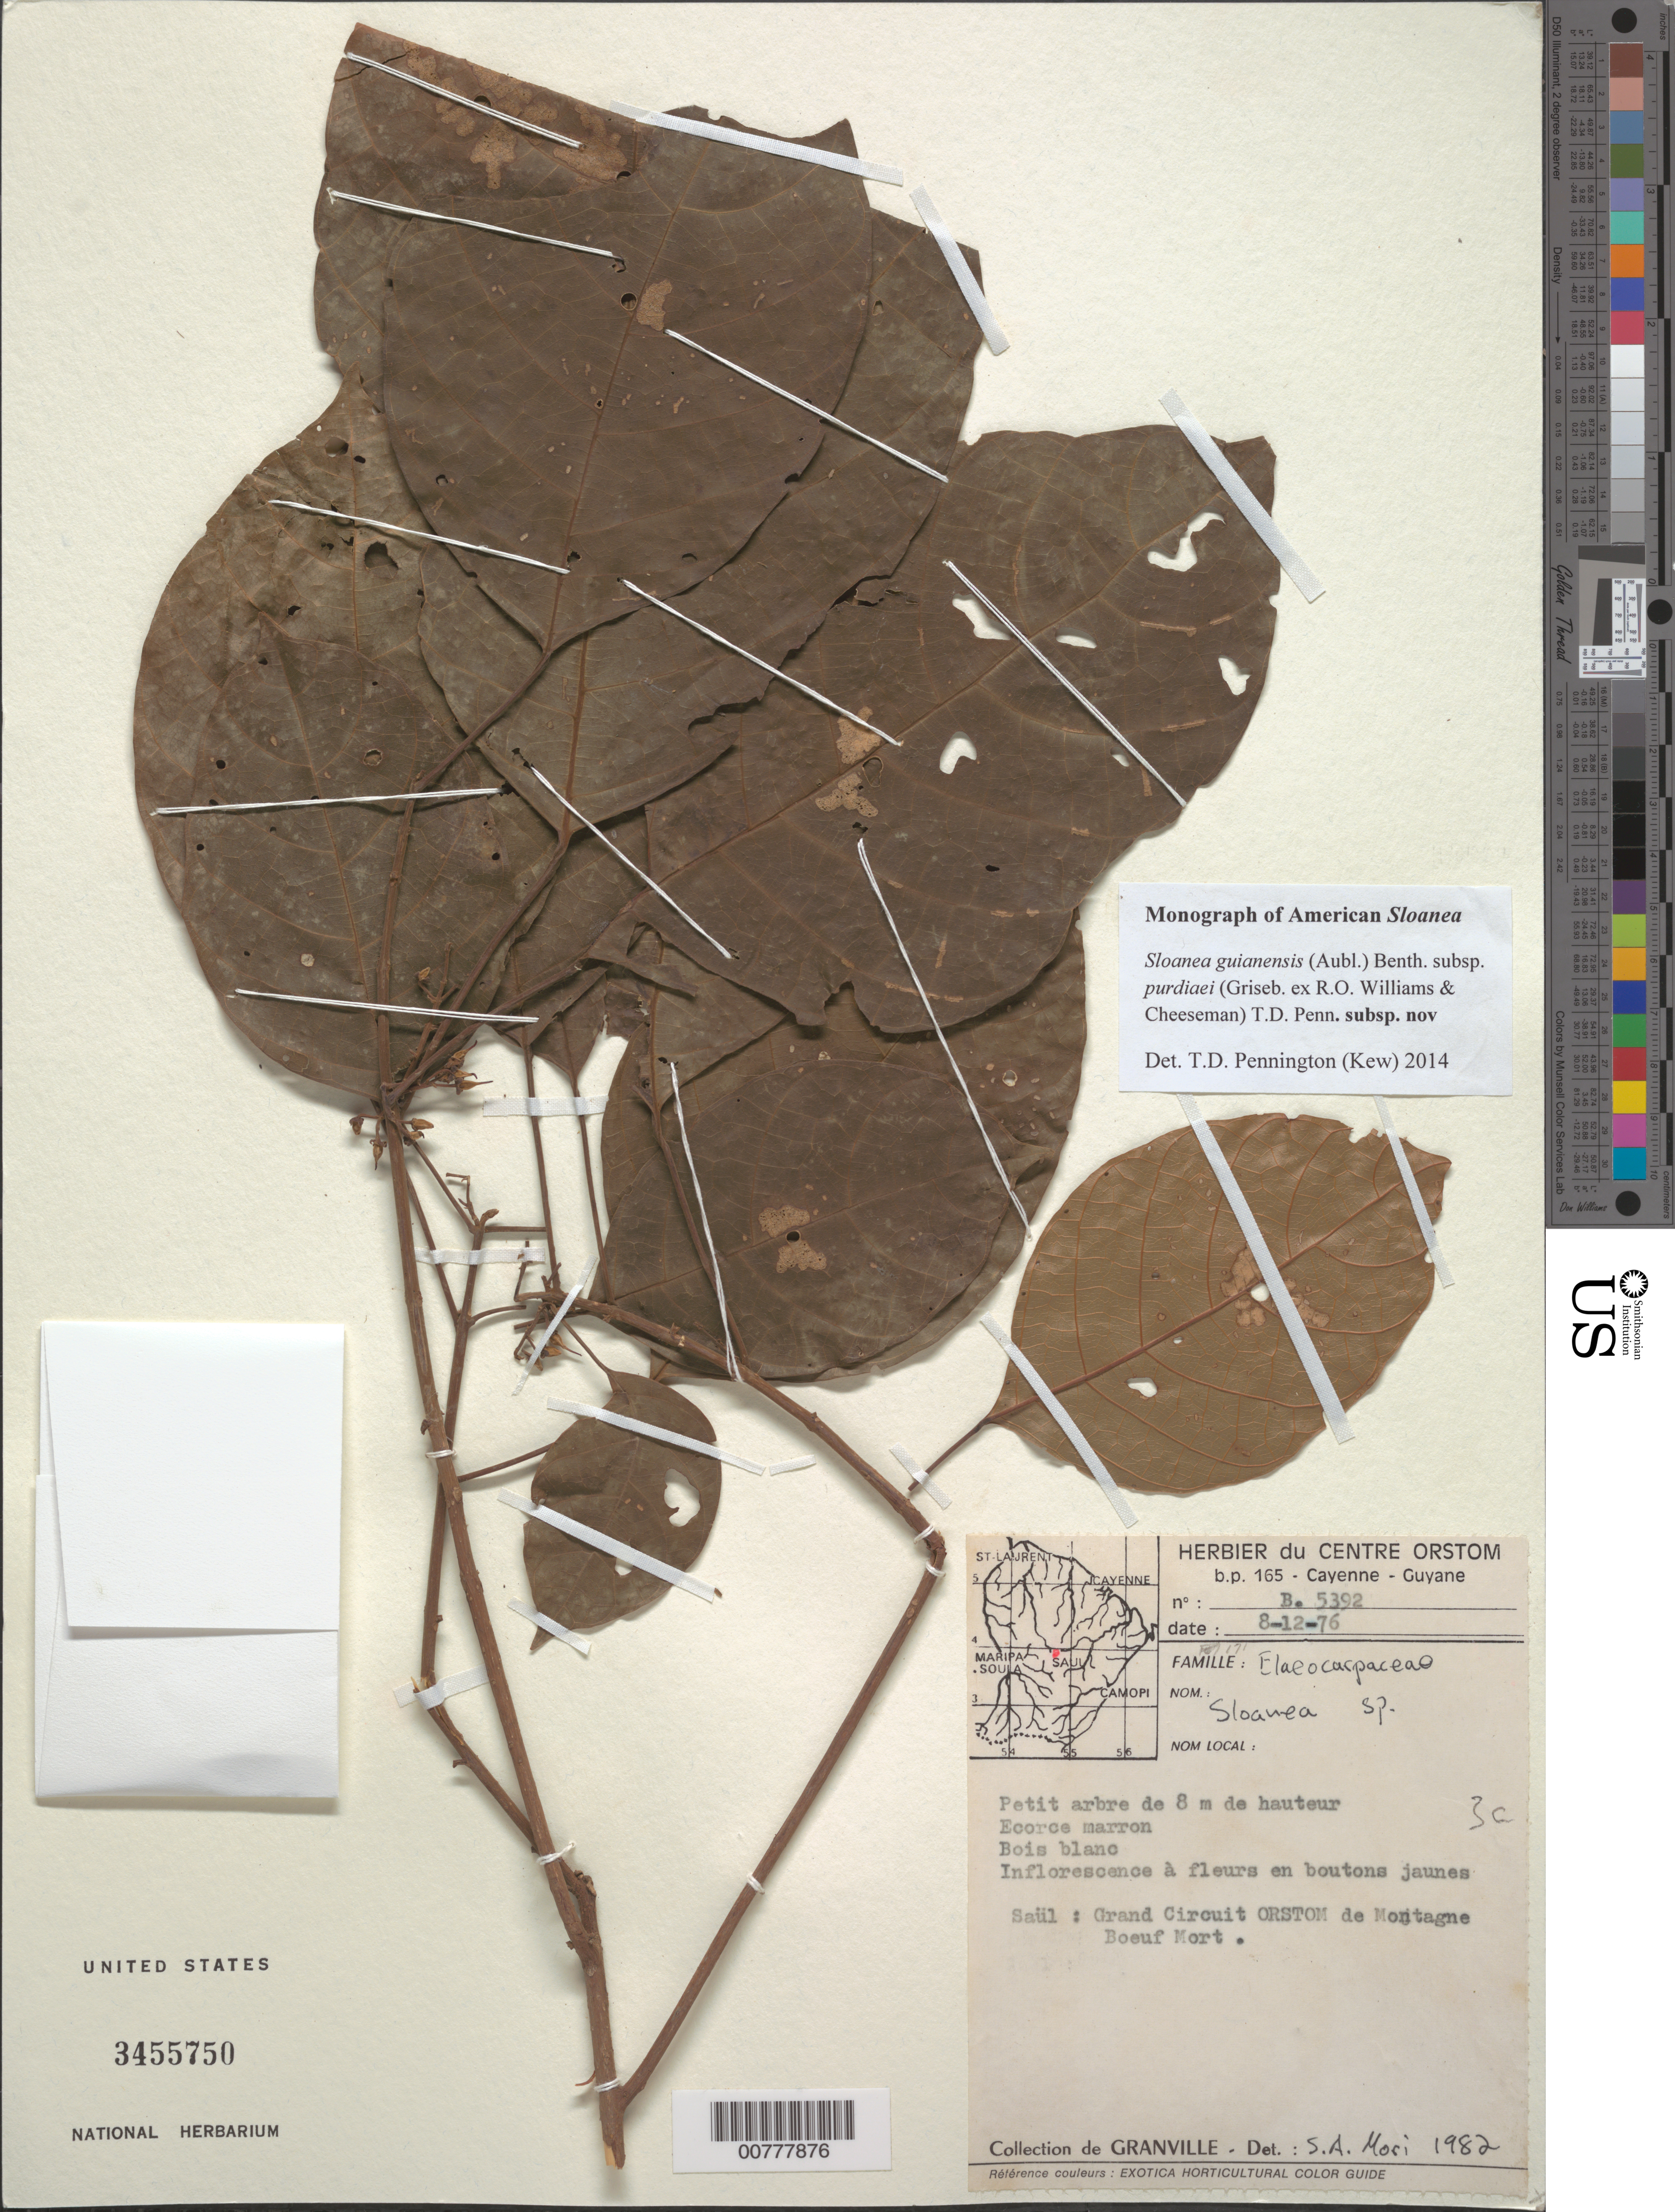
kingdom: Plantae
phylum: Tracheophyta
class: Magnoliopsida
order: Oxalidales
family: Elaeocarpaceae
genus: Sloanea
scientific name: Sloanea guianensis subsp. purdiei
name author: (Griseb. ex R.O. Williams & Cheesman) T.D. Penn.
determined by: Pennington, T. D., (K)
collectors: J.-J. de Granville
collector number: B 5392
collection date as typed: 8-Dec-76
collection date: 1976-12-08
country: French Guiana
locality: Saul, Grand Circuit ORSTOM de Montagne Boeuf Mort.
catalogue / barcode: US 3455750